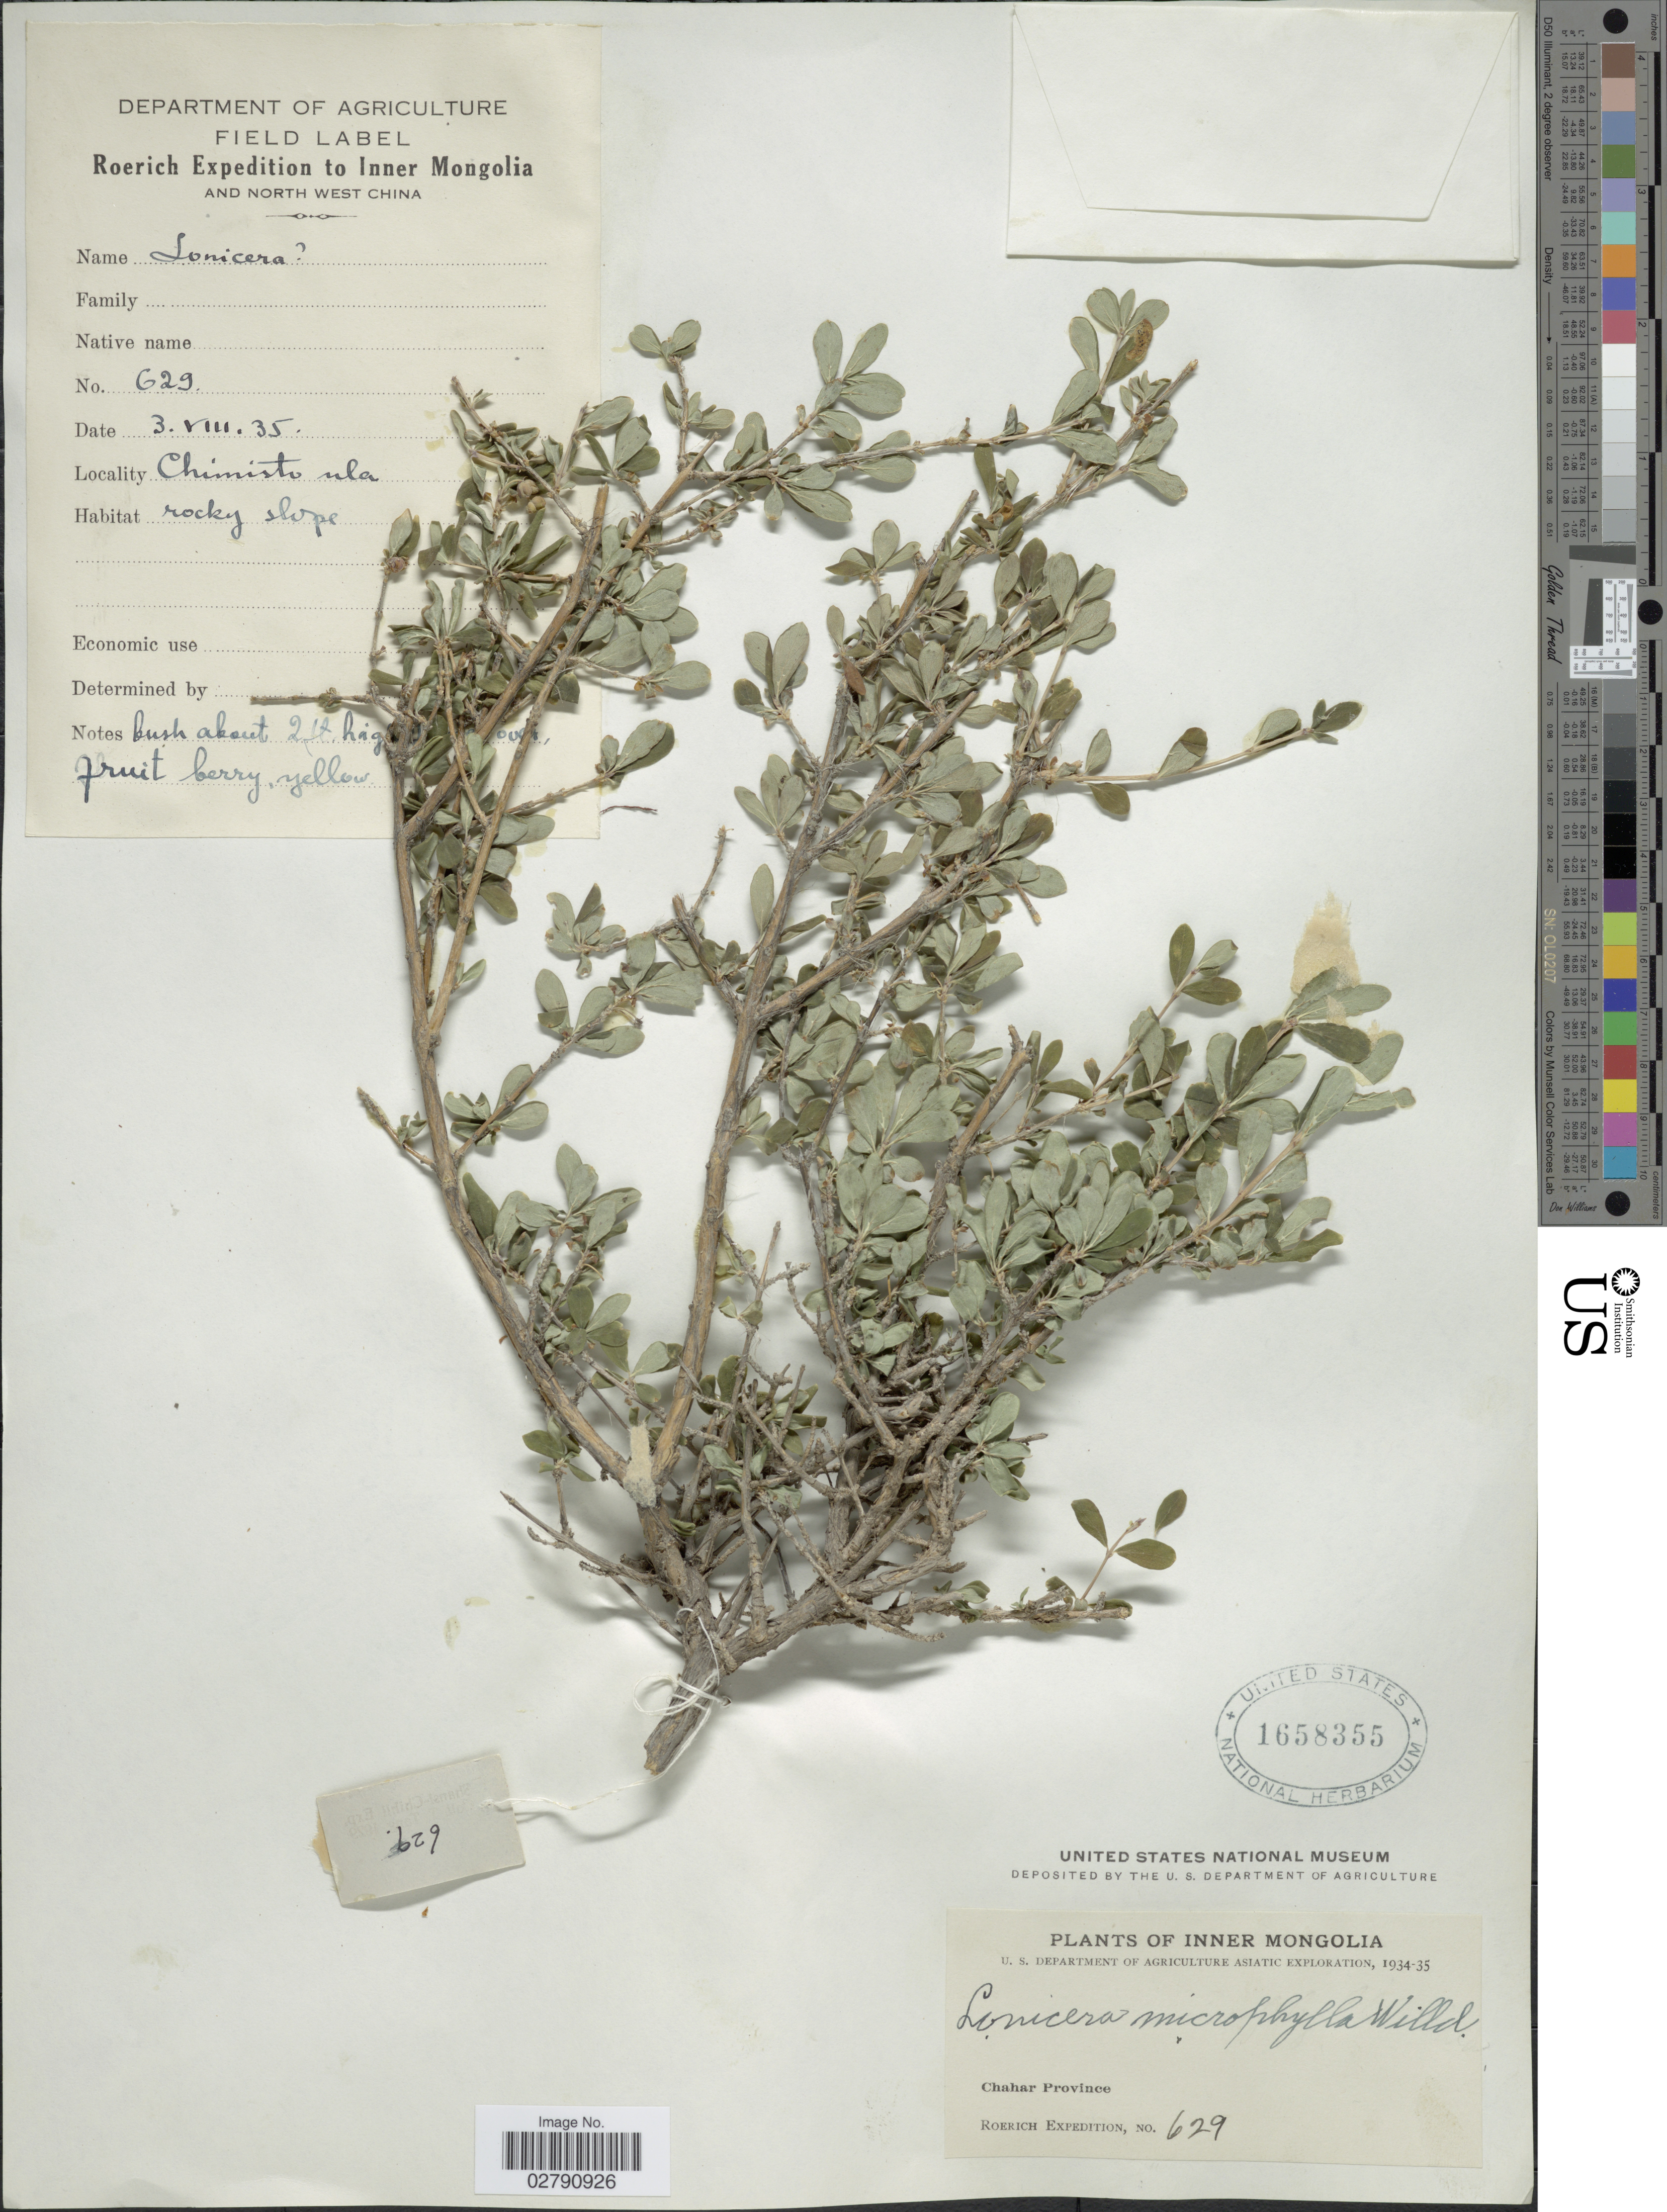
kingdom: Plantae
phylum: Tracheophyta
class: Magnoliopsida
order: Dipsacales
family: Caprifoliaceae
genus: Lonicera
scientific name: Lonicera microphylla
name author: Willd. ex Schult.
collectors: Roerich Expedition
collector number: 629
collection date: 1935-08-03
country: China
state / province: Nei Monggol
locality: Inner Mongolia and North West China. Chahar Province. Chimisto ula.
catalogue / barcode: US 1658355